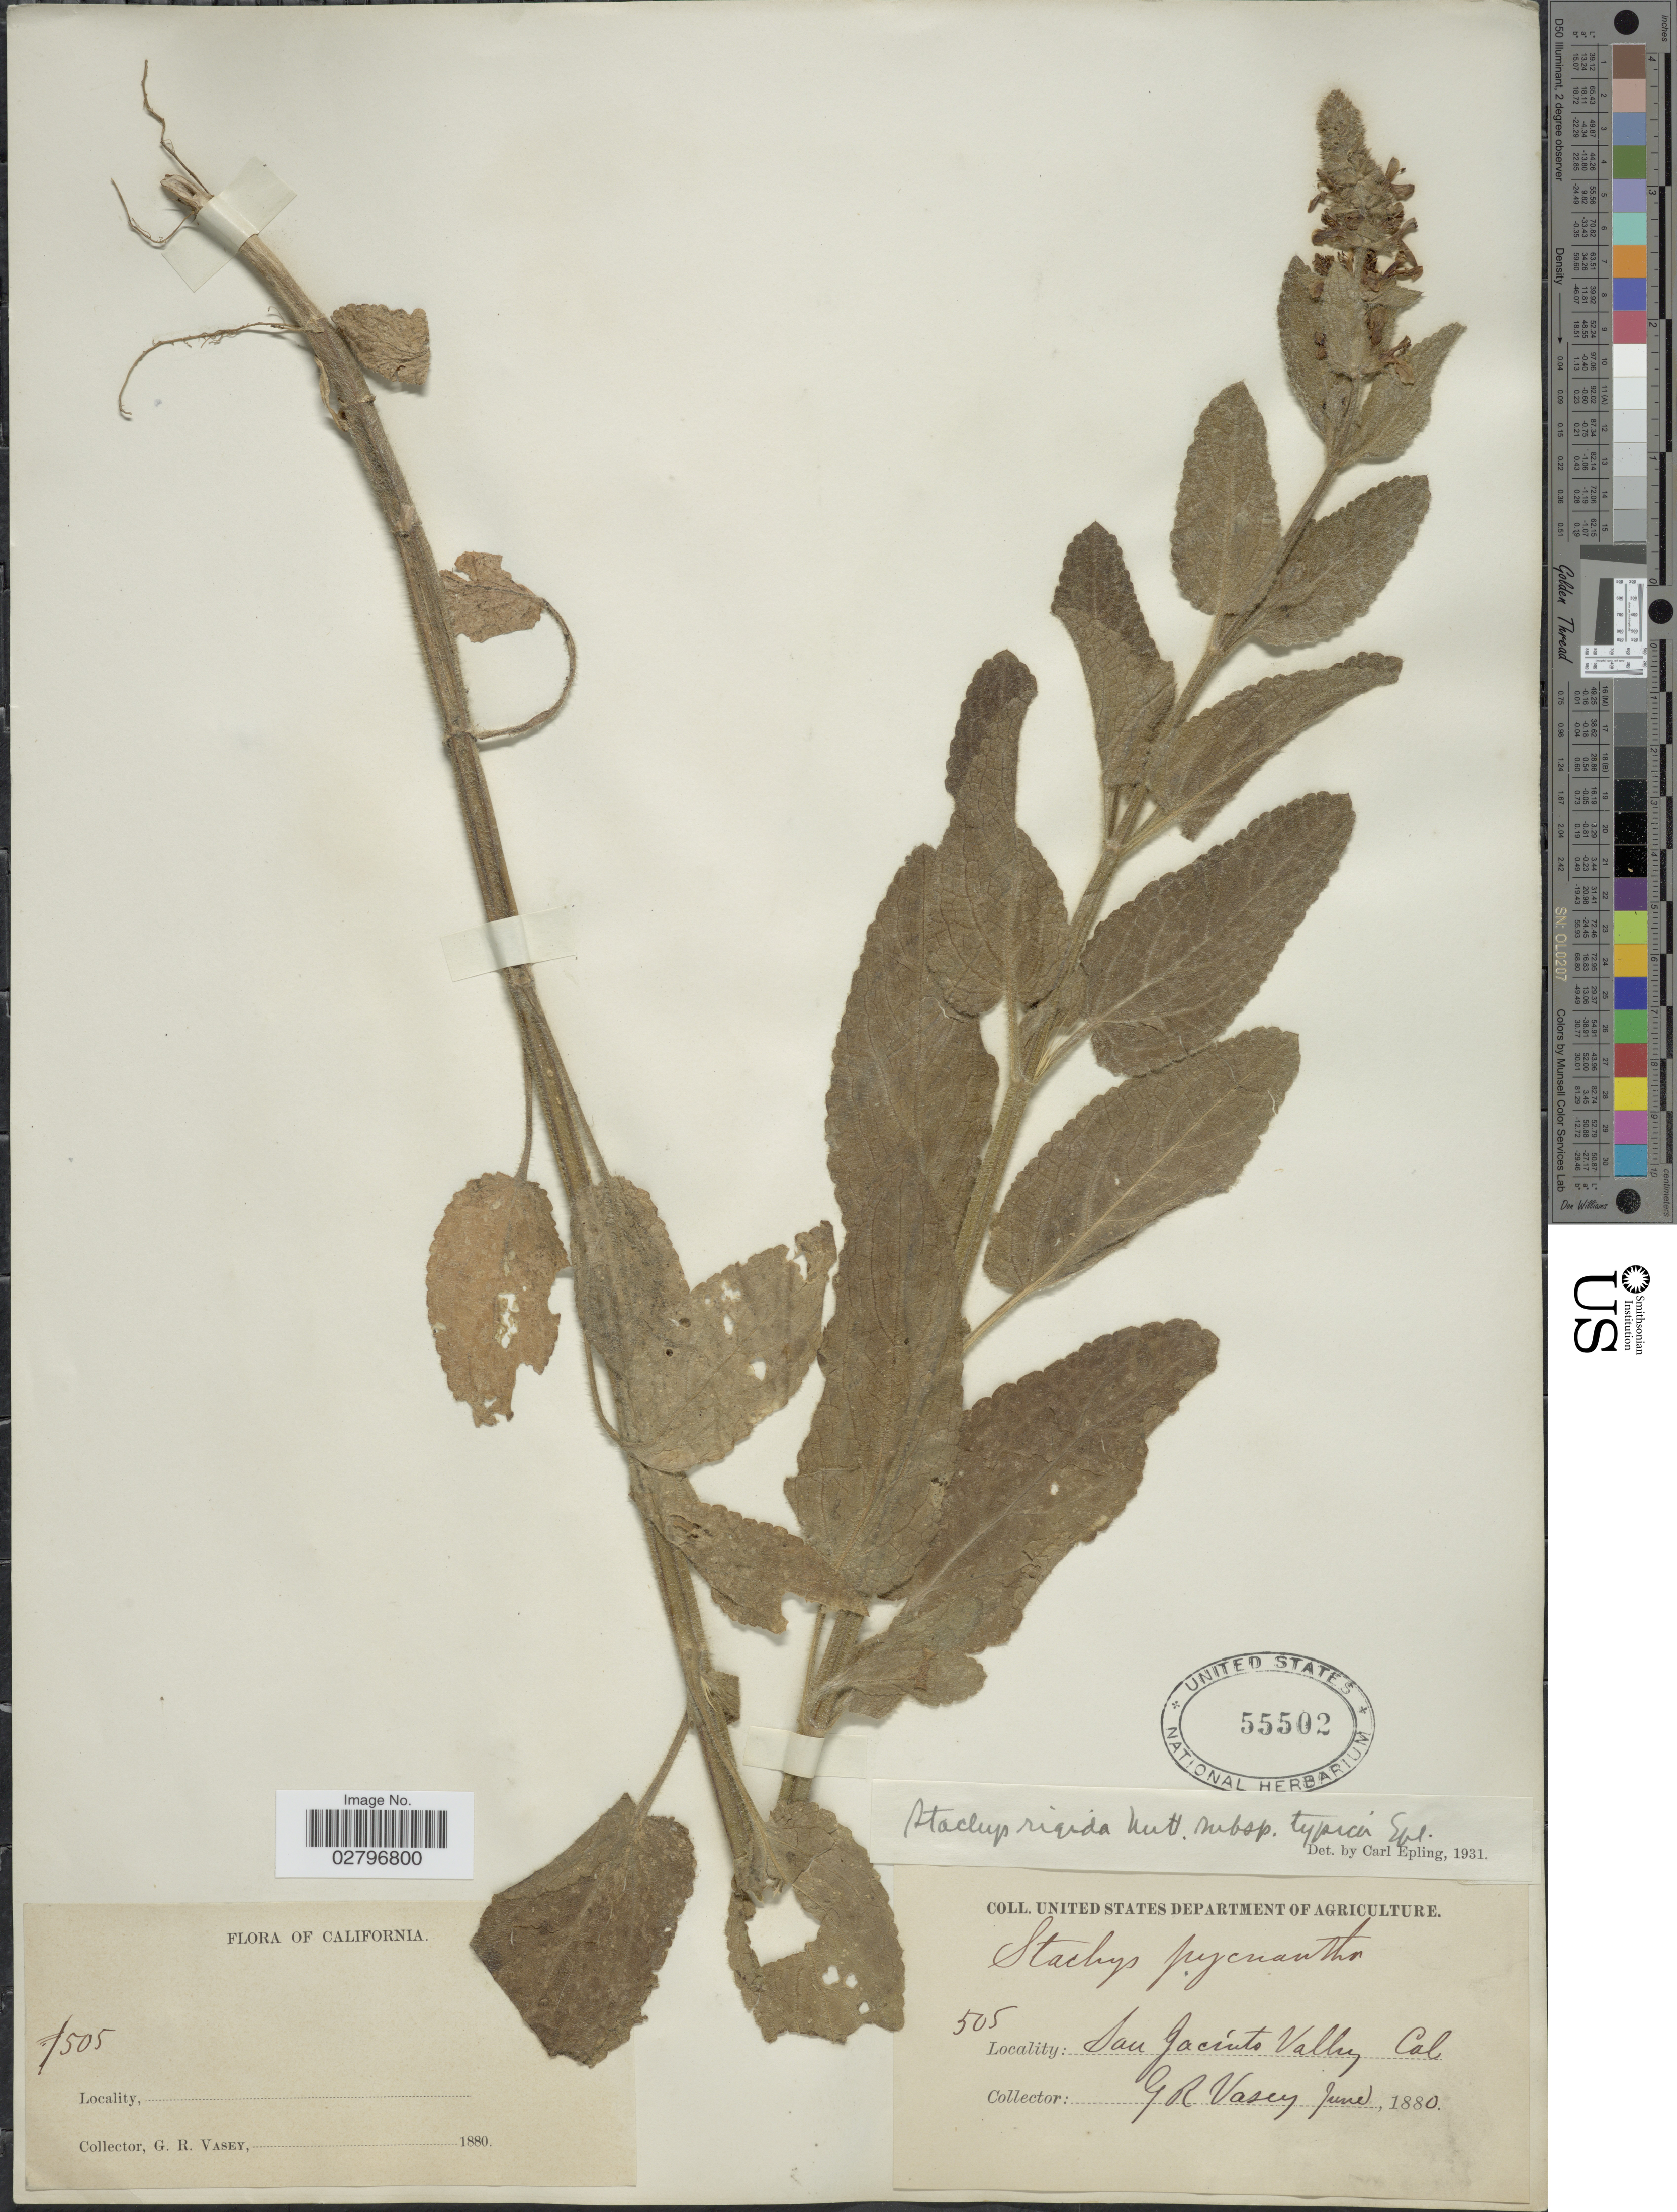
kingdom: Plantae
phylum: Tracheophyta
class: Magnoliopsida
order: Lamiales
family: Lamiaceae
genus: Stachys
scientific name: Stachys rigida subsp. typica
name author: Epling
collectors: G. R. Vasey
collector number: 505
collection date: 1880-06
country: United States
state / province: California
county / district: Riverside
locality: San Jacinto Valley, Cal.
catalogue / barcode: US 55502